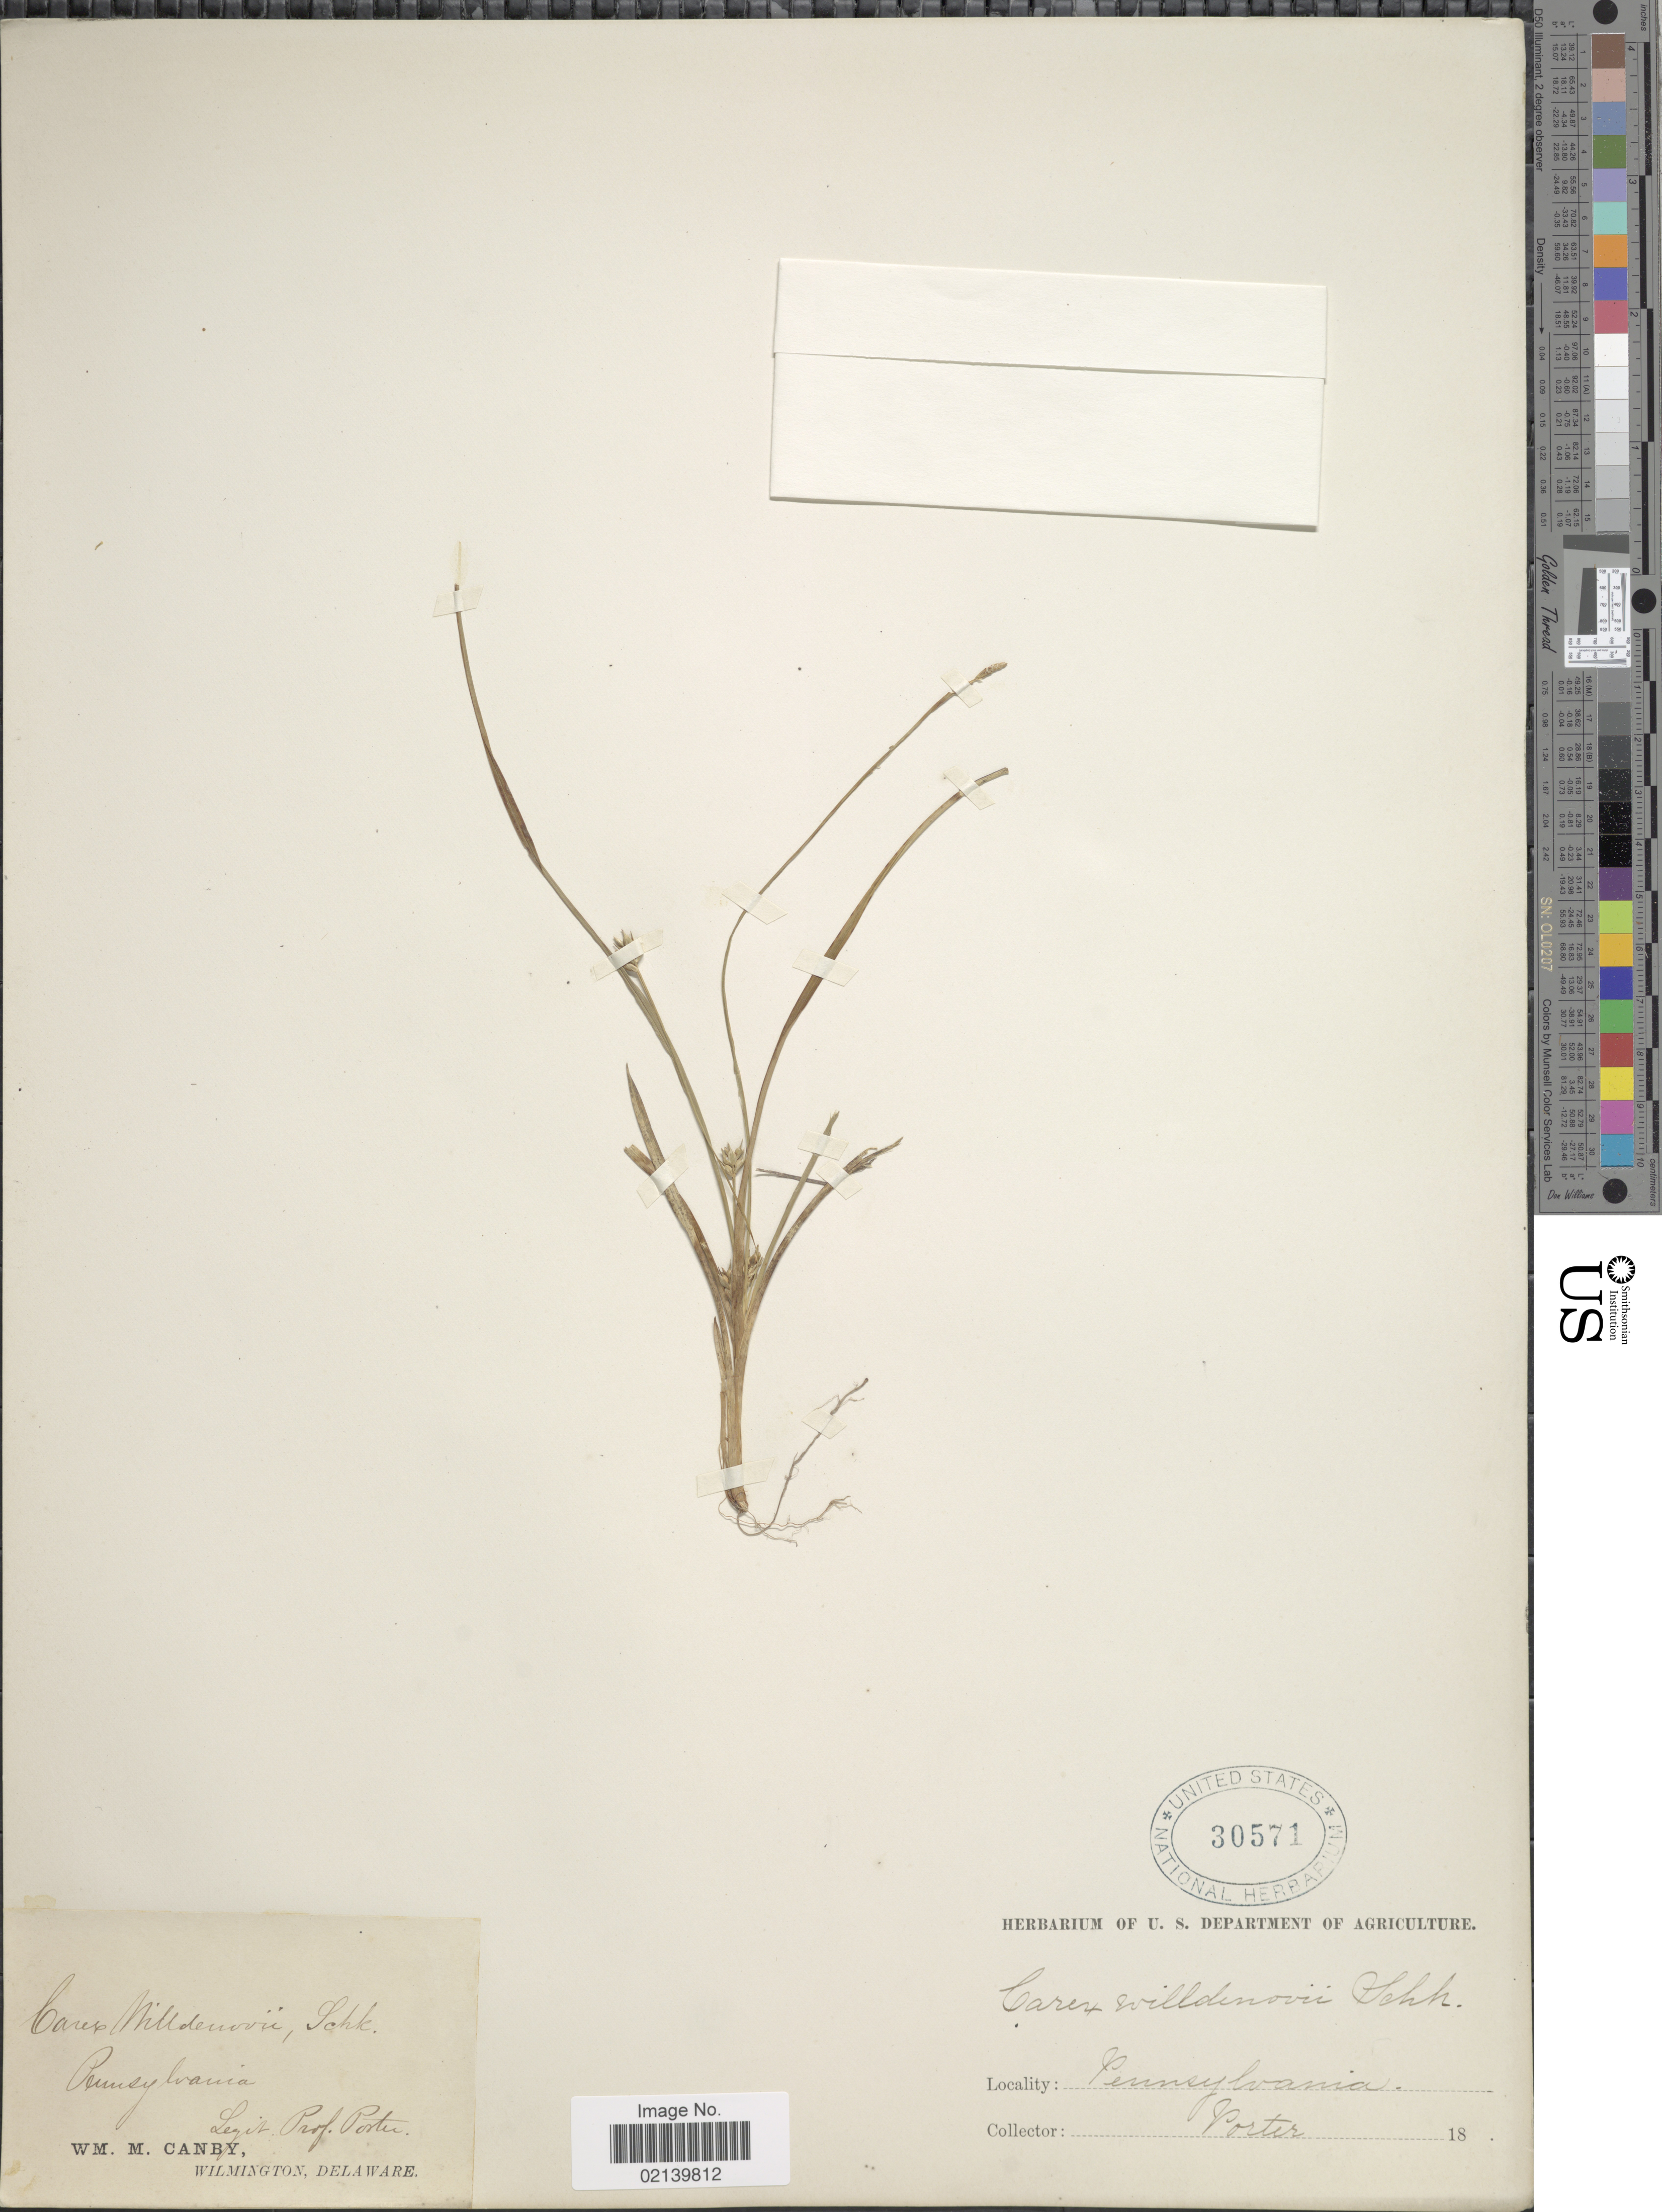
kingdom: Plantae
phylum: Tracheophyta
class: Liliopsida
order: Poales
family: Cyperaceae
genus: Carex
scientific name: Carex willdenowii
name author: Willd.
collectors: -- Porter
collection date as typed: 18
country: United States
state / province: Pennsylvania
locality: Pennsylvania.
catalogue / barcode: US 30571